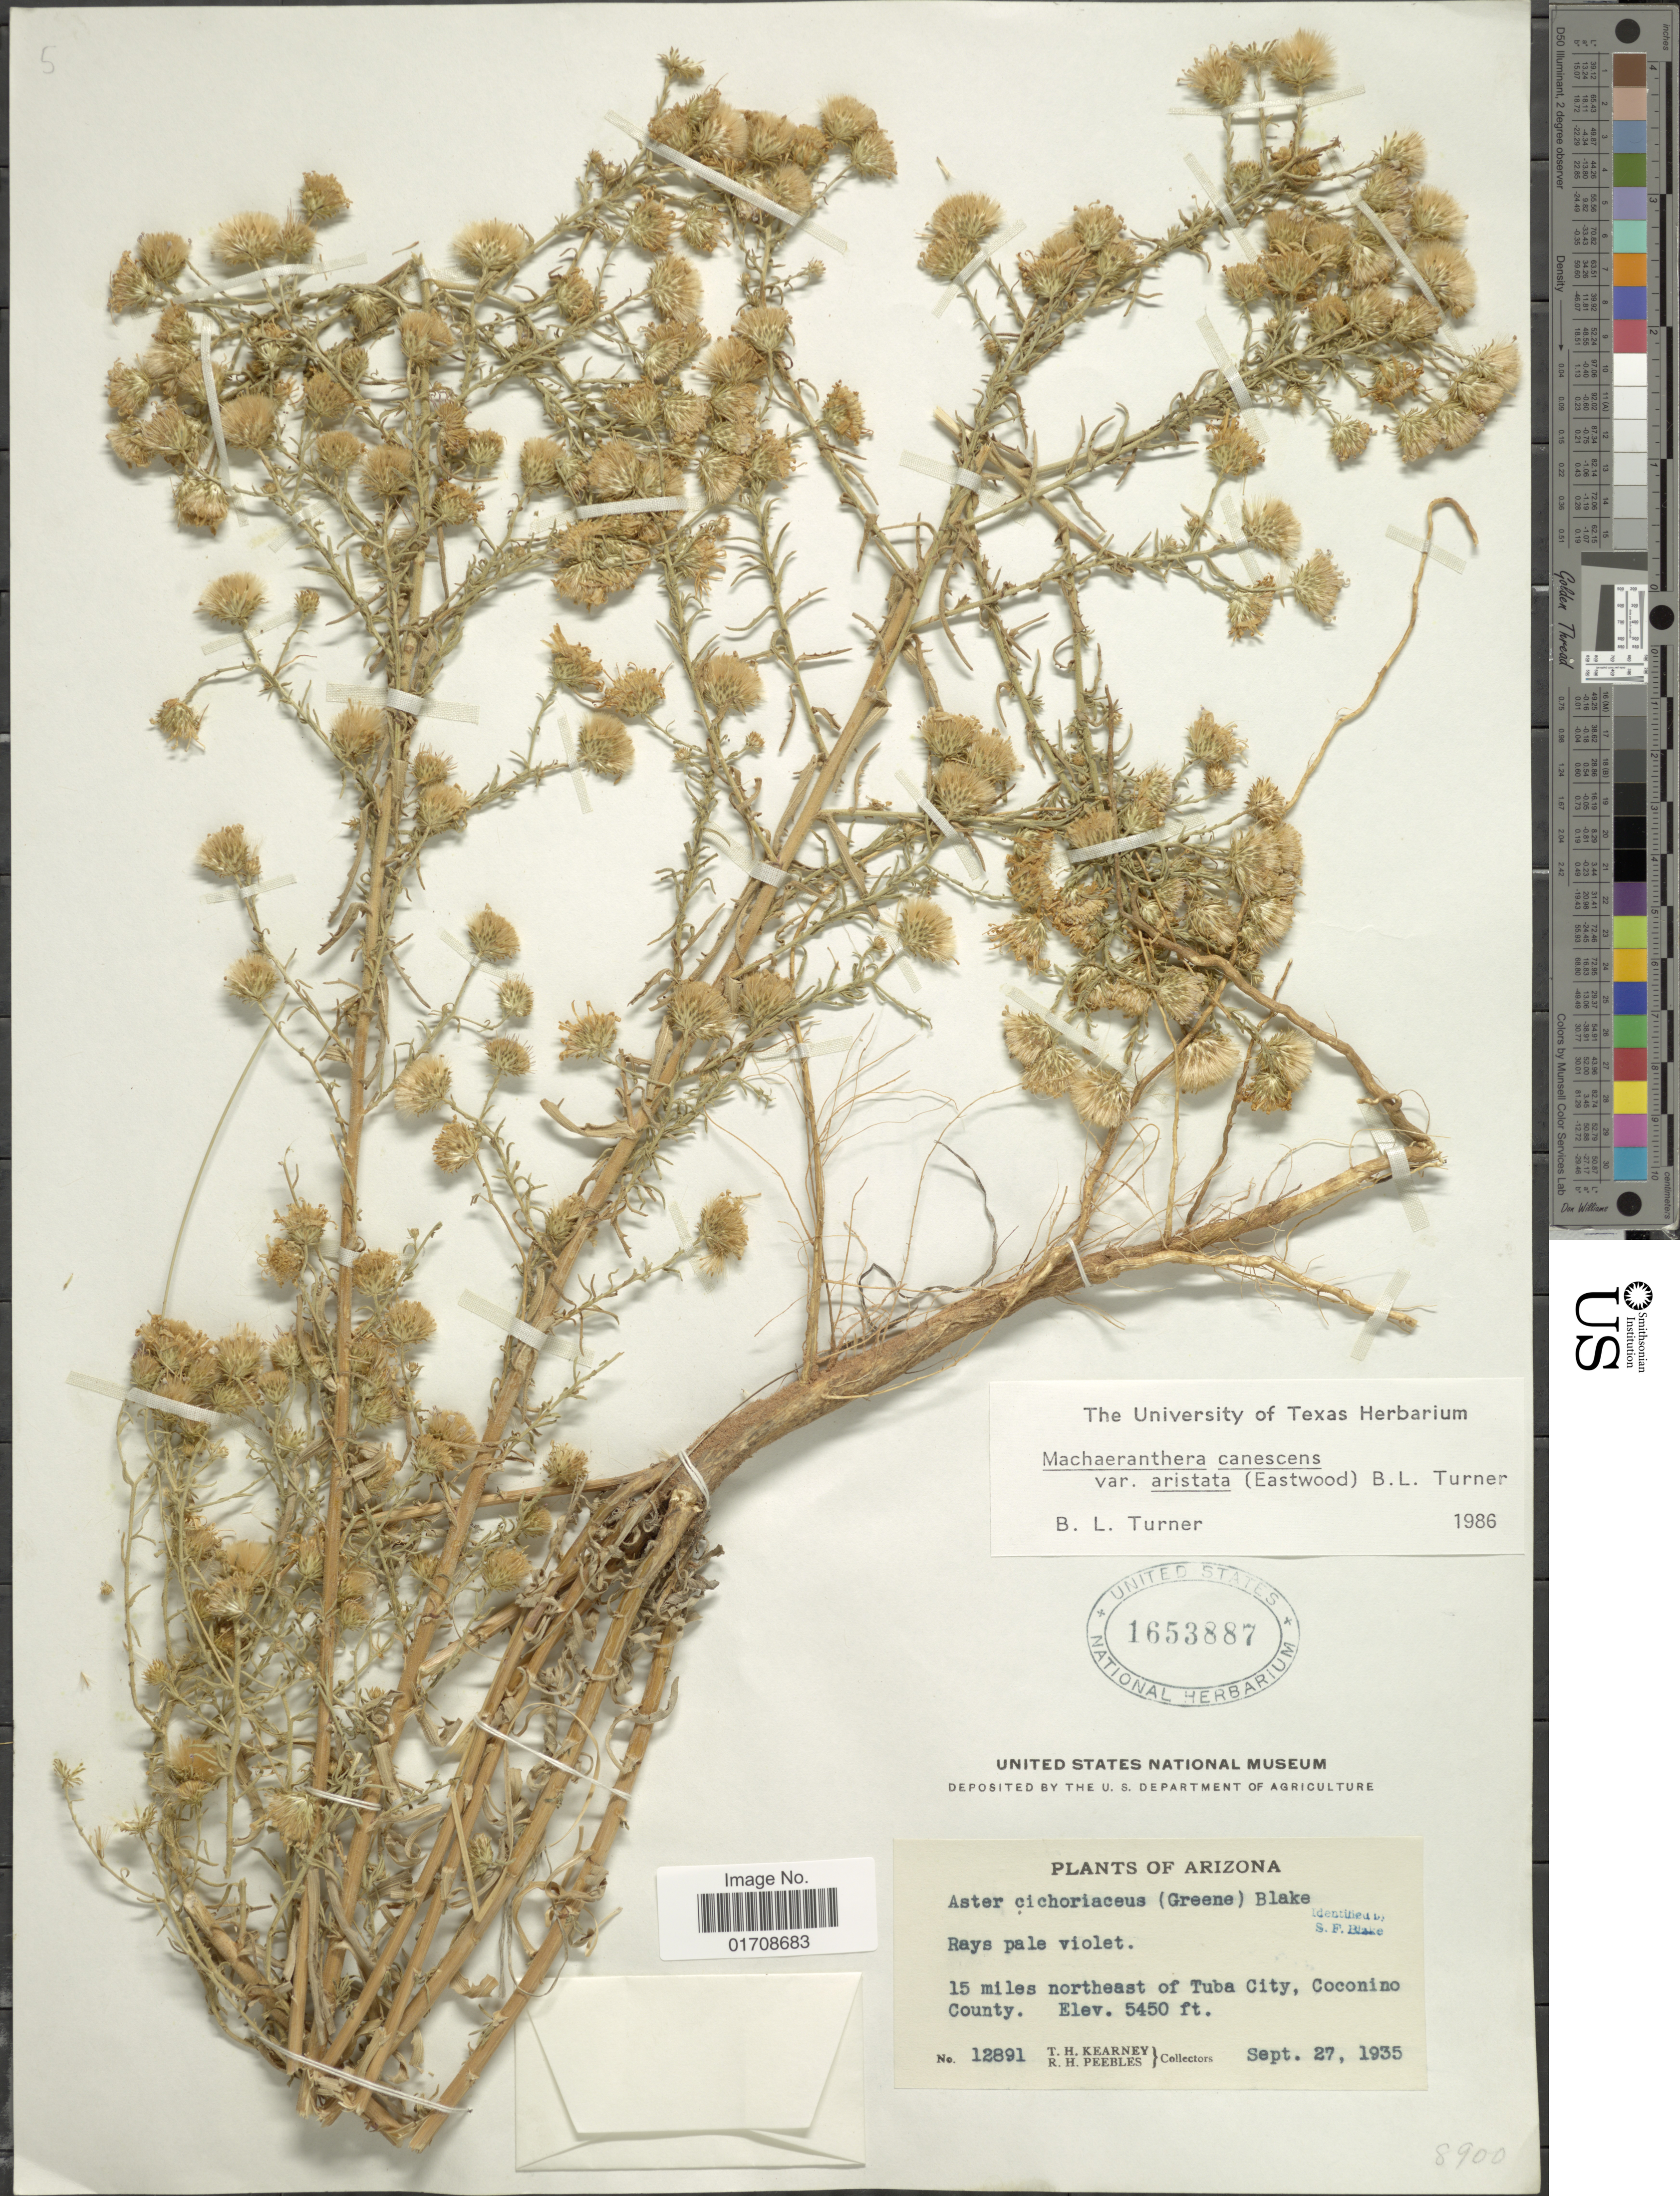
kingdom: Plantae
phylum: Tracheophyta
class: Magnoliopsida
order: Asterales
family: Asteraceae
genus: Machaeranthera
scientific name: Machaeranthera canescens var. aristata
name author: (Eastw.) B.L. Turner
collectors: T. H. Kearney & R. H. Peebles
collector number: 12891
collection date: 1935-09-27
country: United States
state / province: Arizona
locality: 15 miles northeast of Tuba City, Coconino County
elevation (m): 1661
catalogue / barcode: US 1653887